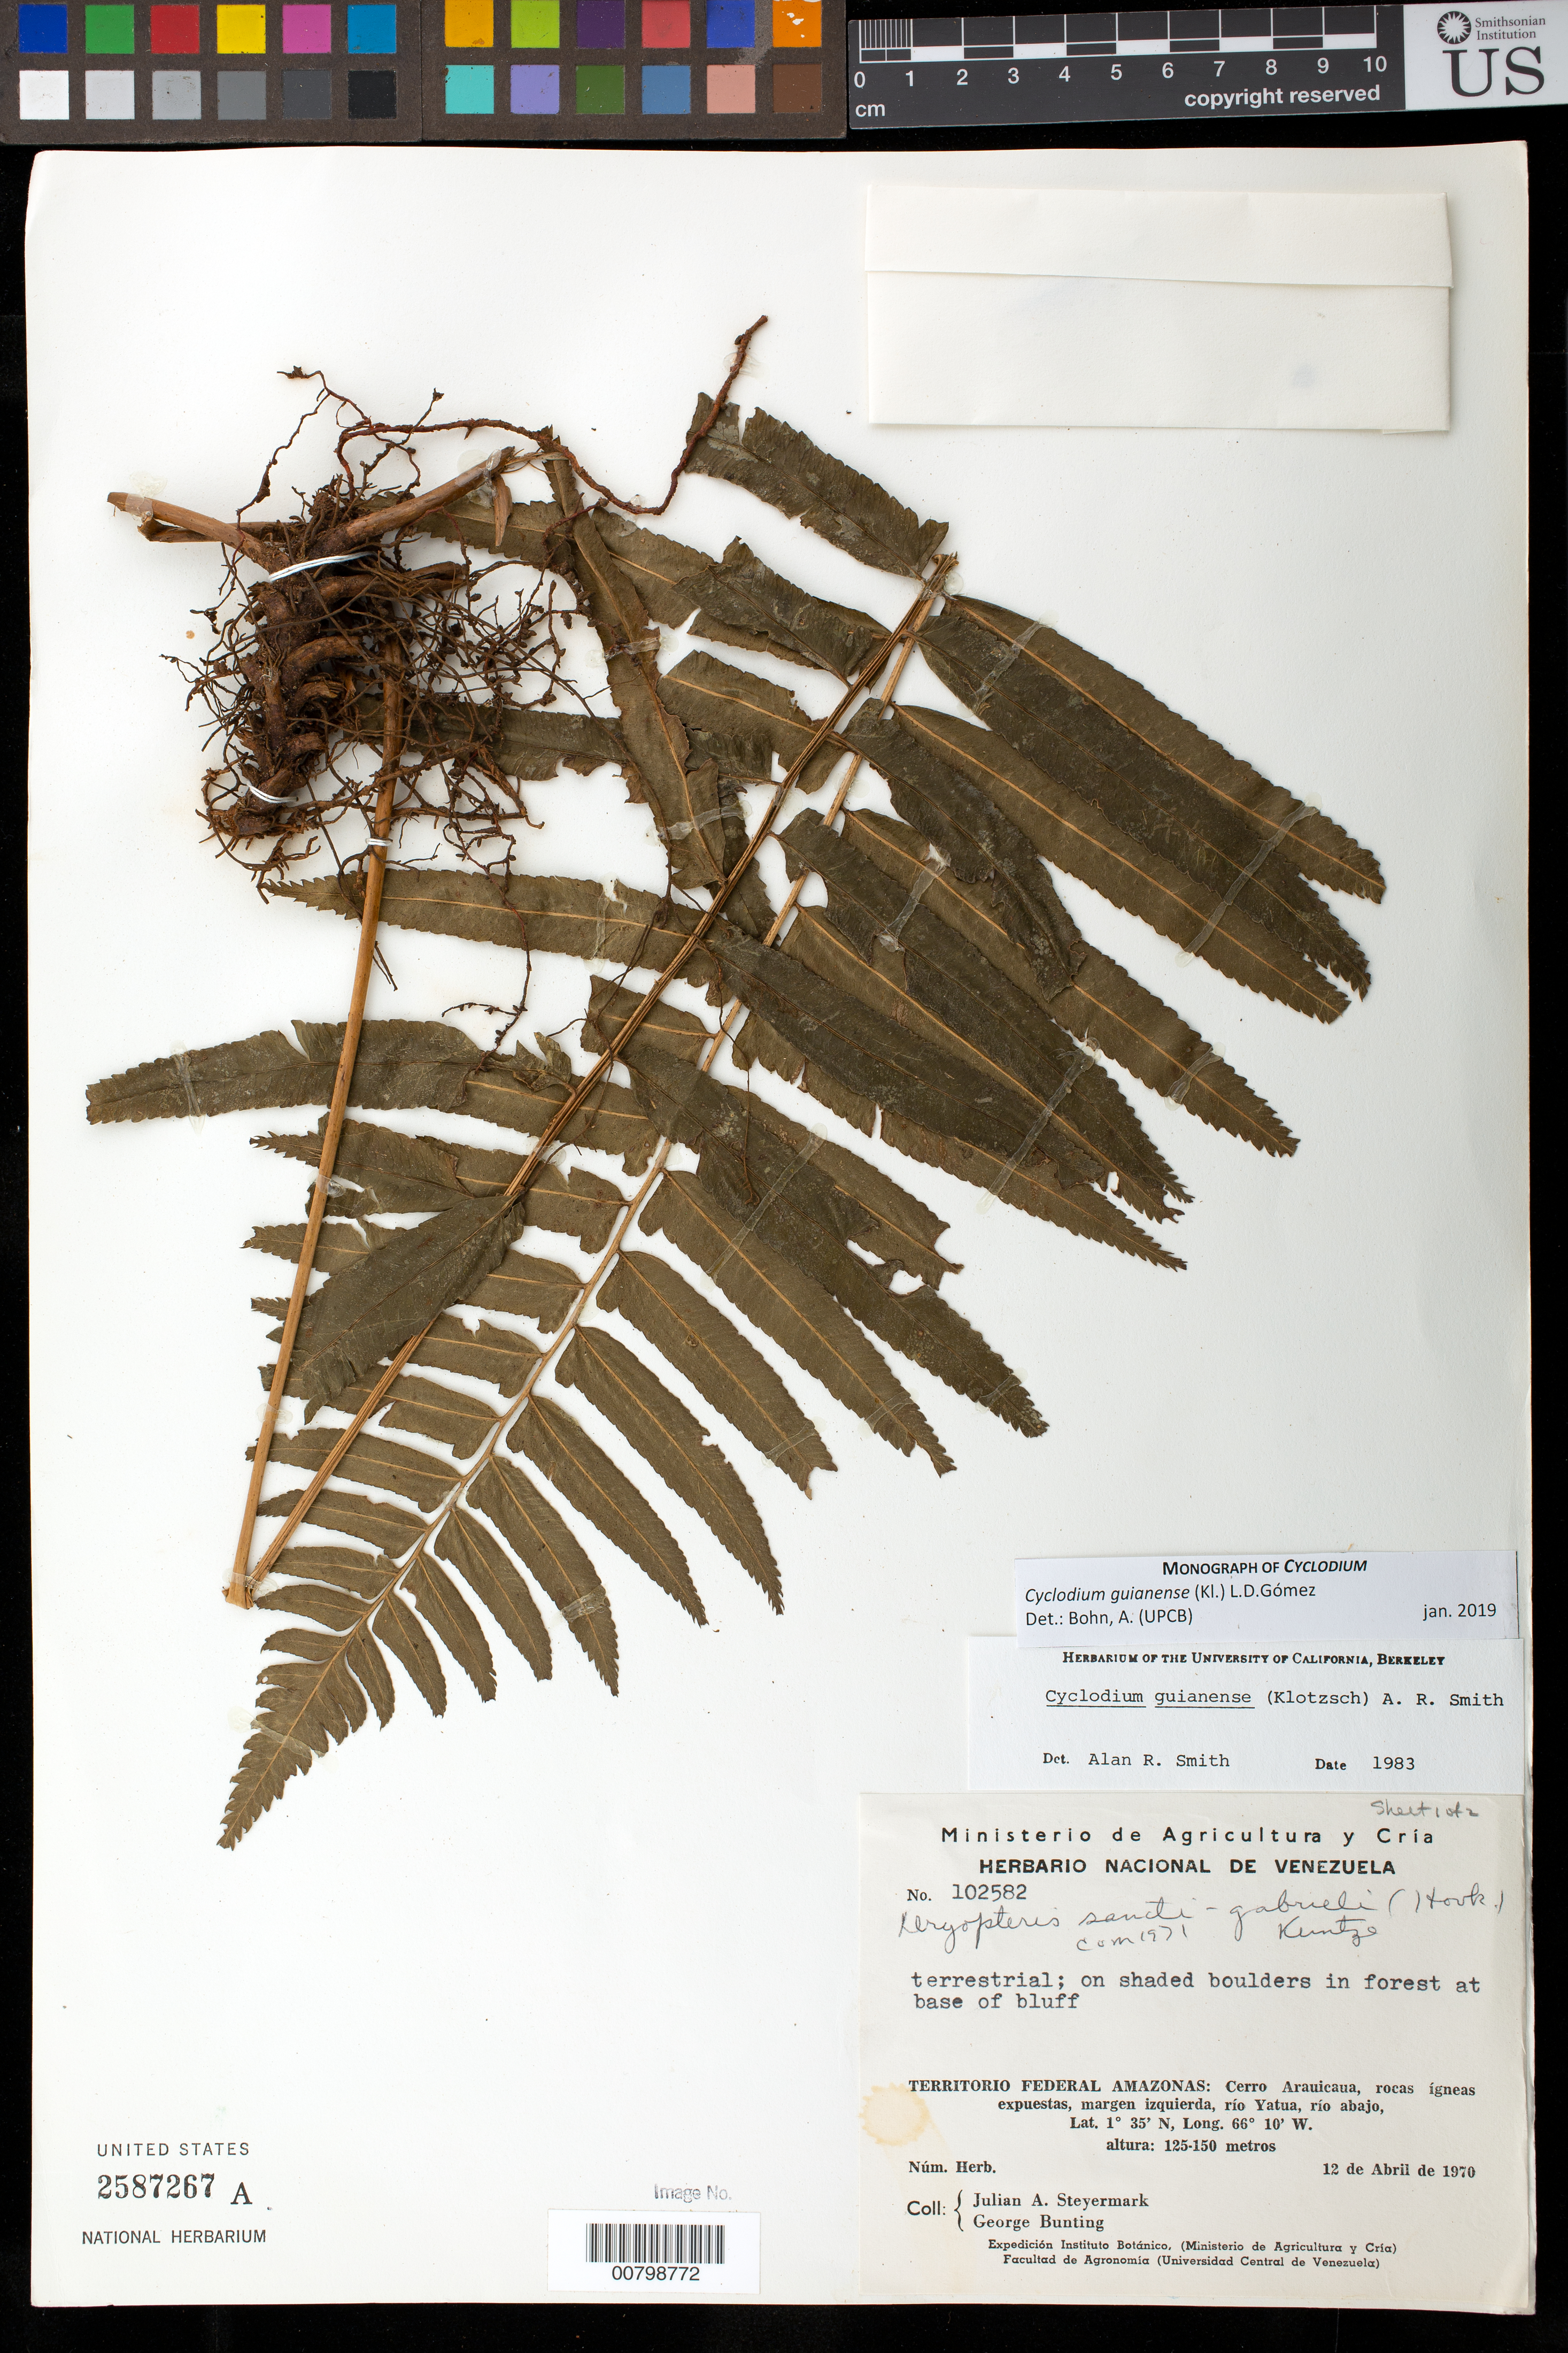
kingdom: Plantae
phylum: Tracheophyta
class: Polypodiopsida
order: Polypodiales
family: Dryopteridaceae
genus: Cyclodium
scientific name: Cyclodium guianense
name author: (Klotzsch) van der Werff ex L.D. Gómez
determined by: Smith, Alan R., (UC)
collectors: J. Steyermark & G. S. Bunting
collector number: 102582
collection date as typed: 12-Apr-70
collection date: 1970-04-12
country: Venezuela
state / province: Amazonas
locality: Río Yatua, bajando desde el Cerro Araicaua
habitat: Shaded boulders in forest at base of bluff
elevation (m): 125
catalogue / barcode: US 2587267A